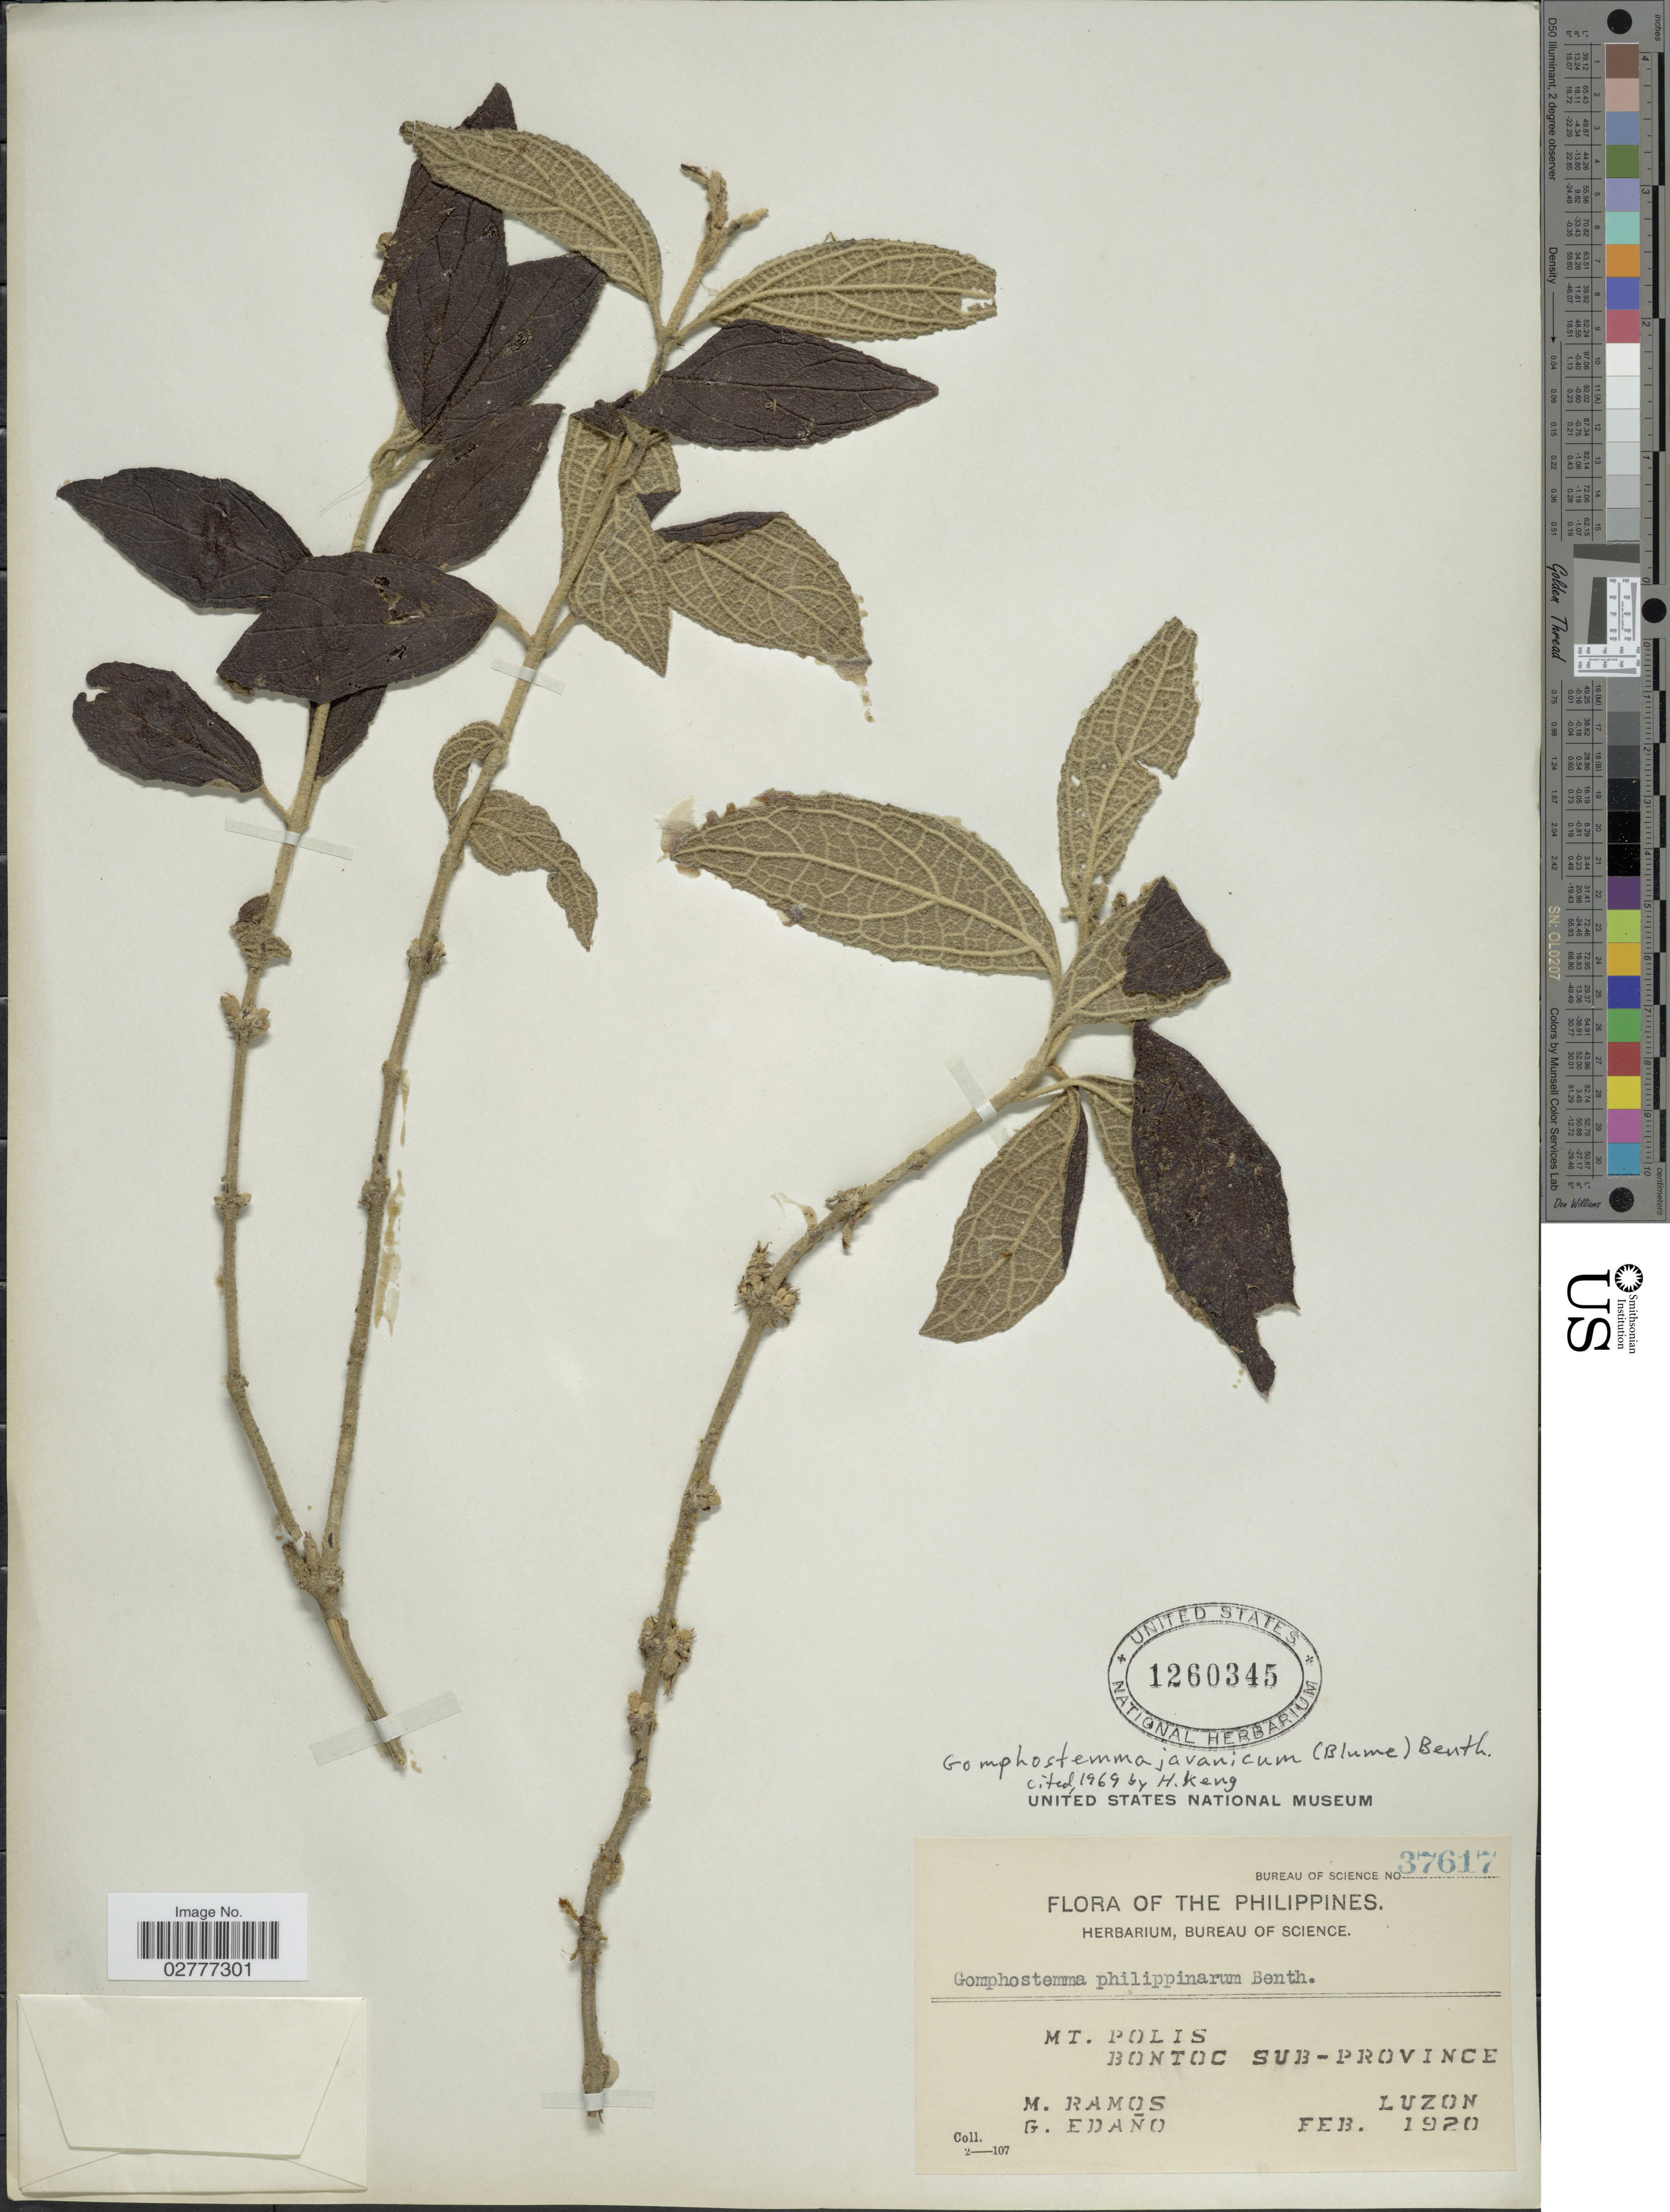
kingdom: Plantae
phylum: Tracheophyta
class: Magnoliopsida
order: Lamiales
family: Lamiaceae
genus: Gomphostemma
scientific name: Gomphostemma javanicum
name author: (Blume) Benth.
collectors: M. Ramos & G. Edaño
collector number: Bureau of Science 37617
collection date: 1920-02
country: Philippines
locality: Mt. Polis, Bontoc Sub-Province, Luzon.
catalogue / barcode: US 1260345